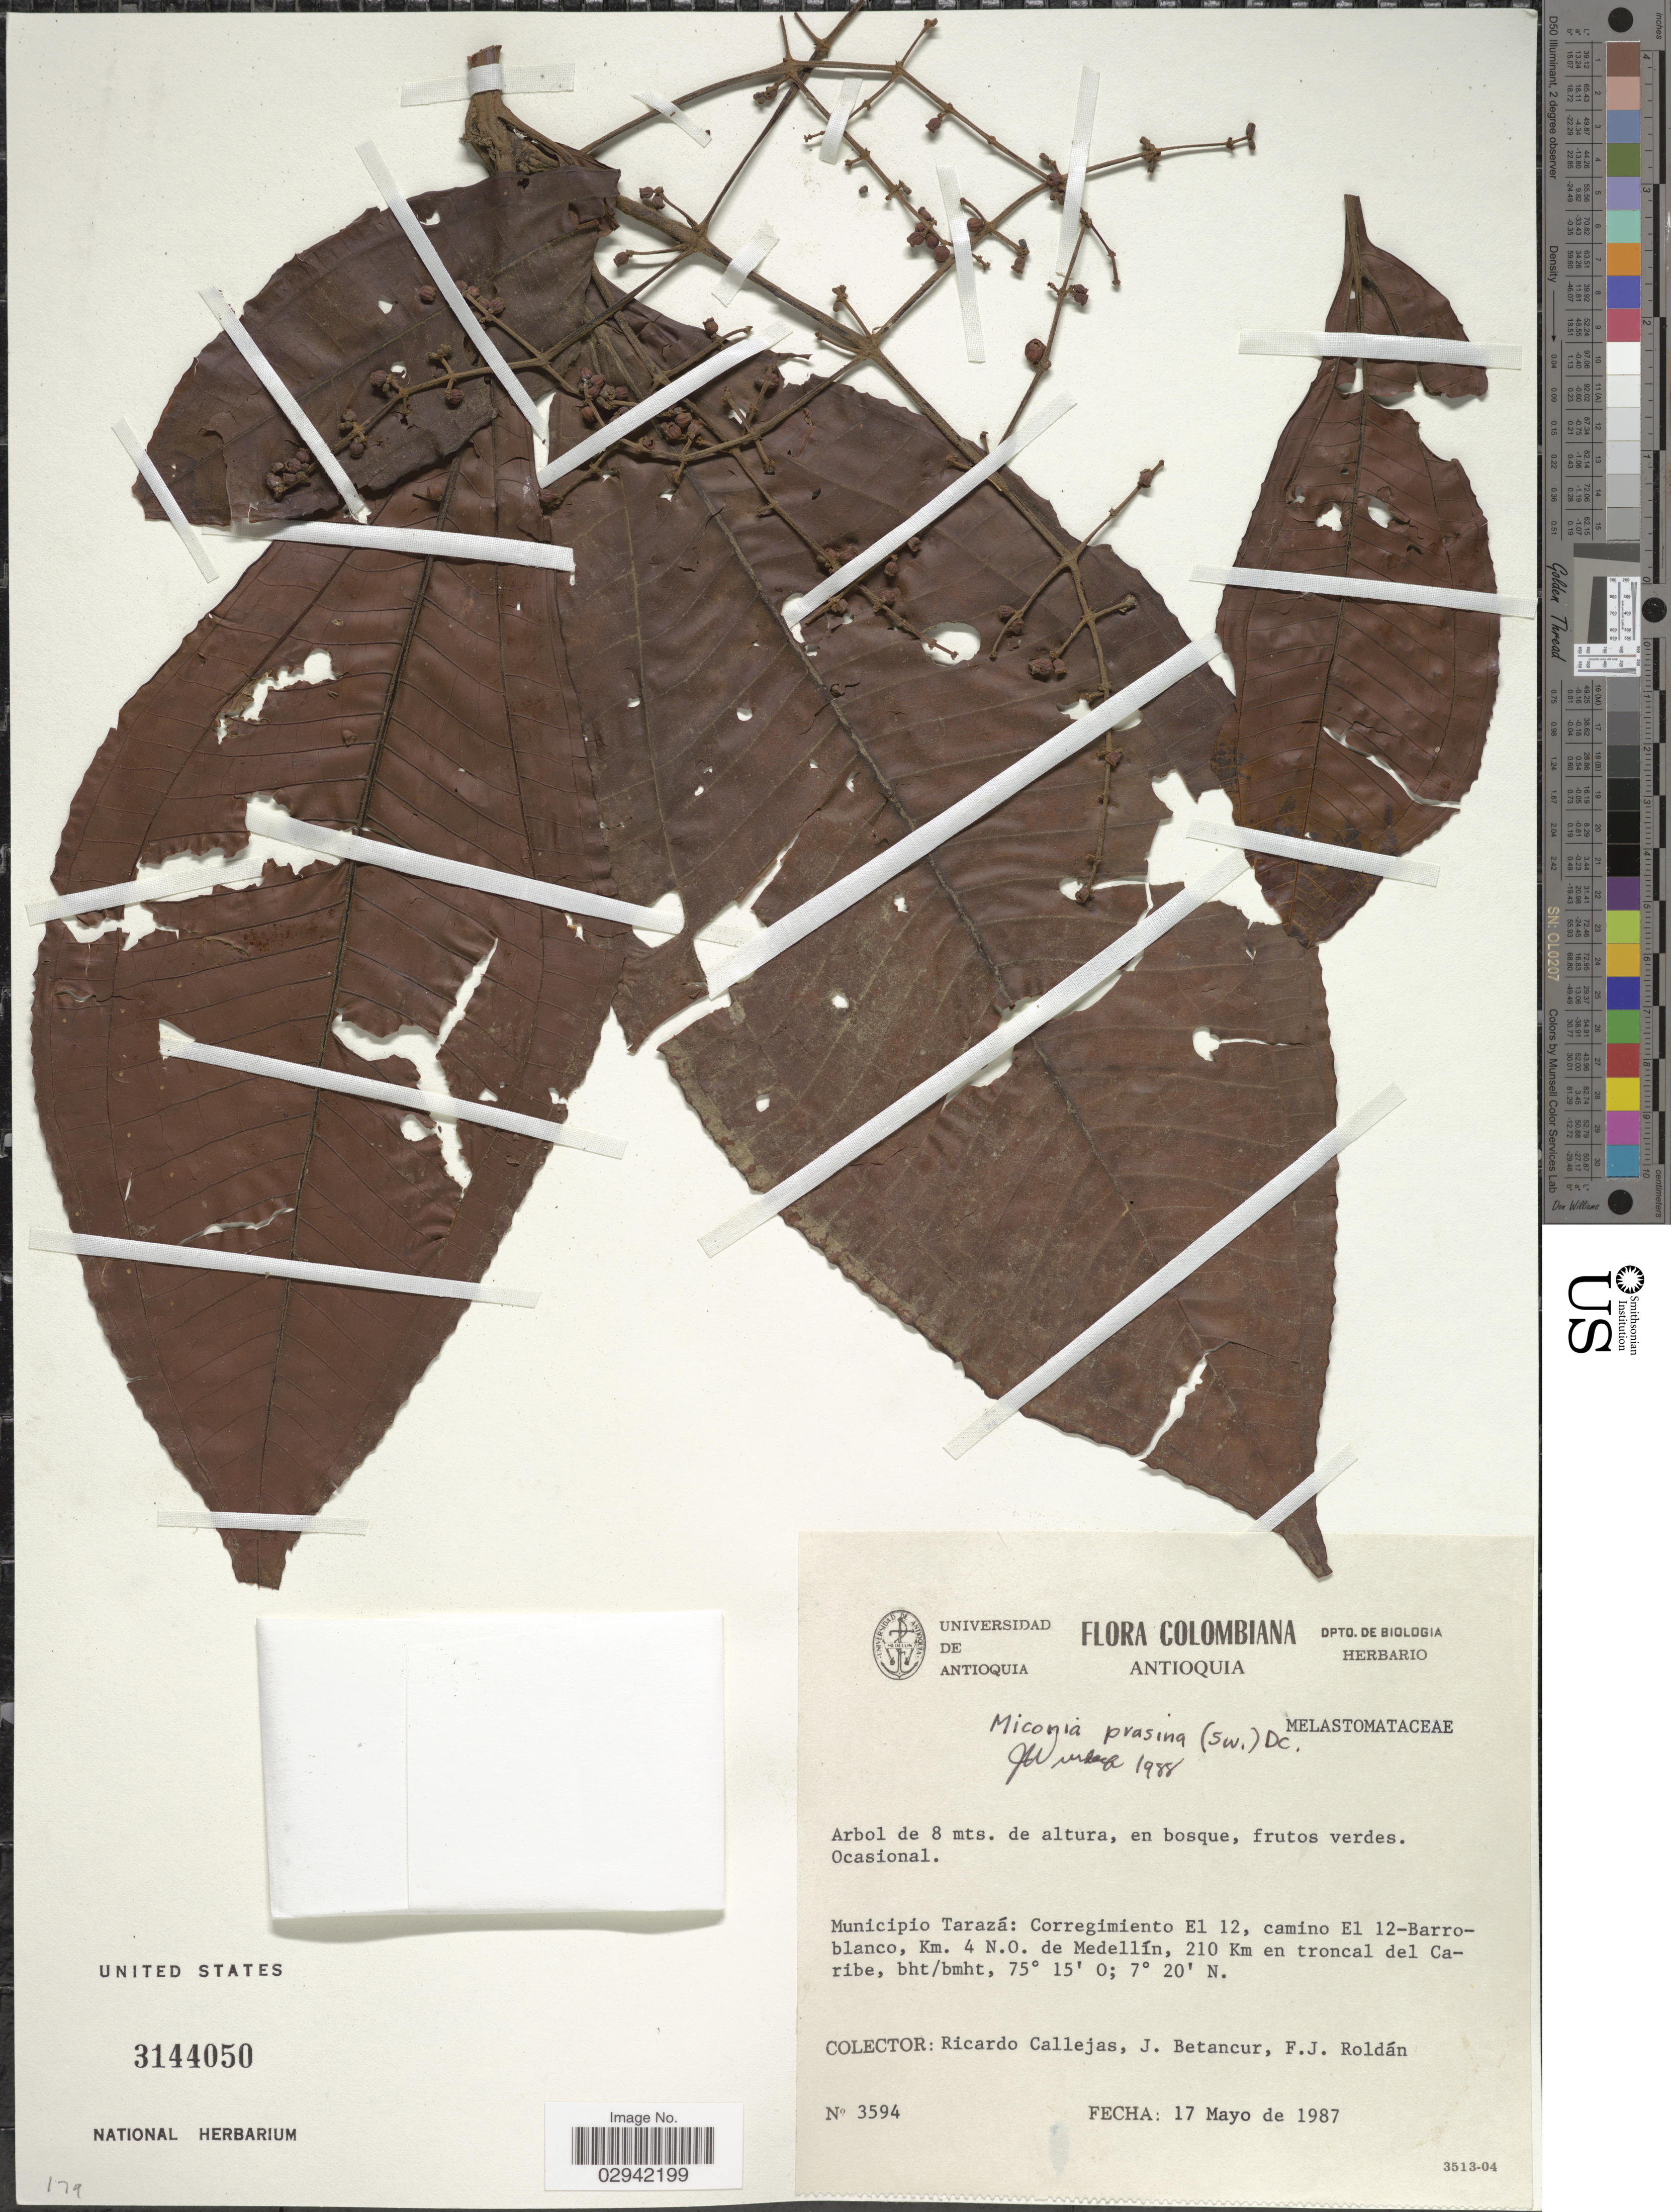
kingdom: Plantae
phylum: Tracheophyta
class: Magnoliopsida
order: Myrtales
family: Melastomataceae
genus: Miconia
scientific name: Miconia prasina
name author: (Sw.) DC.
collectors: R. Callejas, J. Betancur & F. J. Roldán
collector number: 3594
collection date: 1987-05-17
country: Colombia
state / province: Antioquia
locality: Municipio Tarazá: Corregimiento El 12, camino El 12-Barro-blanco, Km. 4 N.O. de Medellín, 210 Km en troncal del Caribe, bht/bmht.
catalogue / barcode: US 3144050